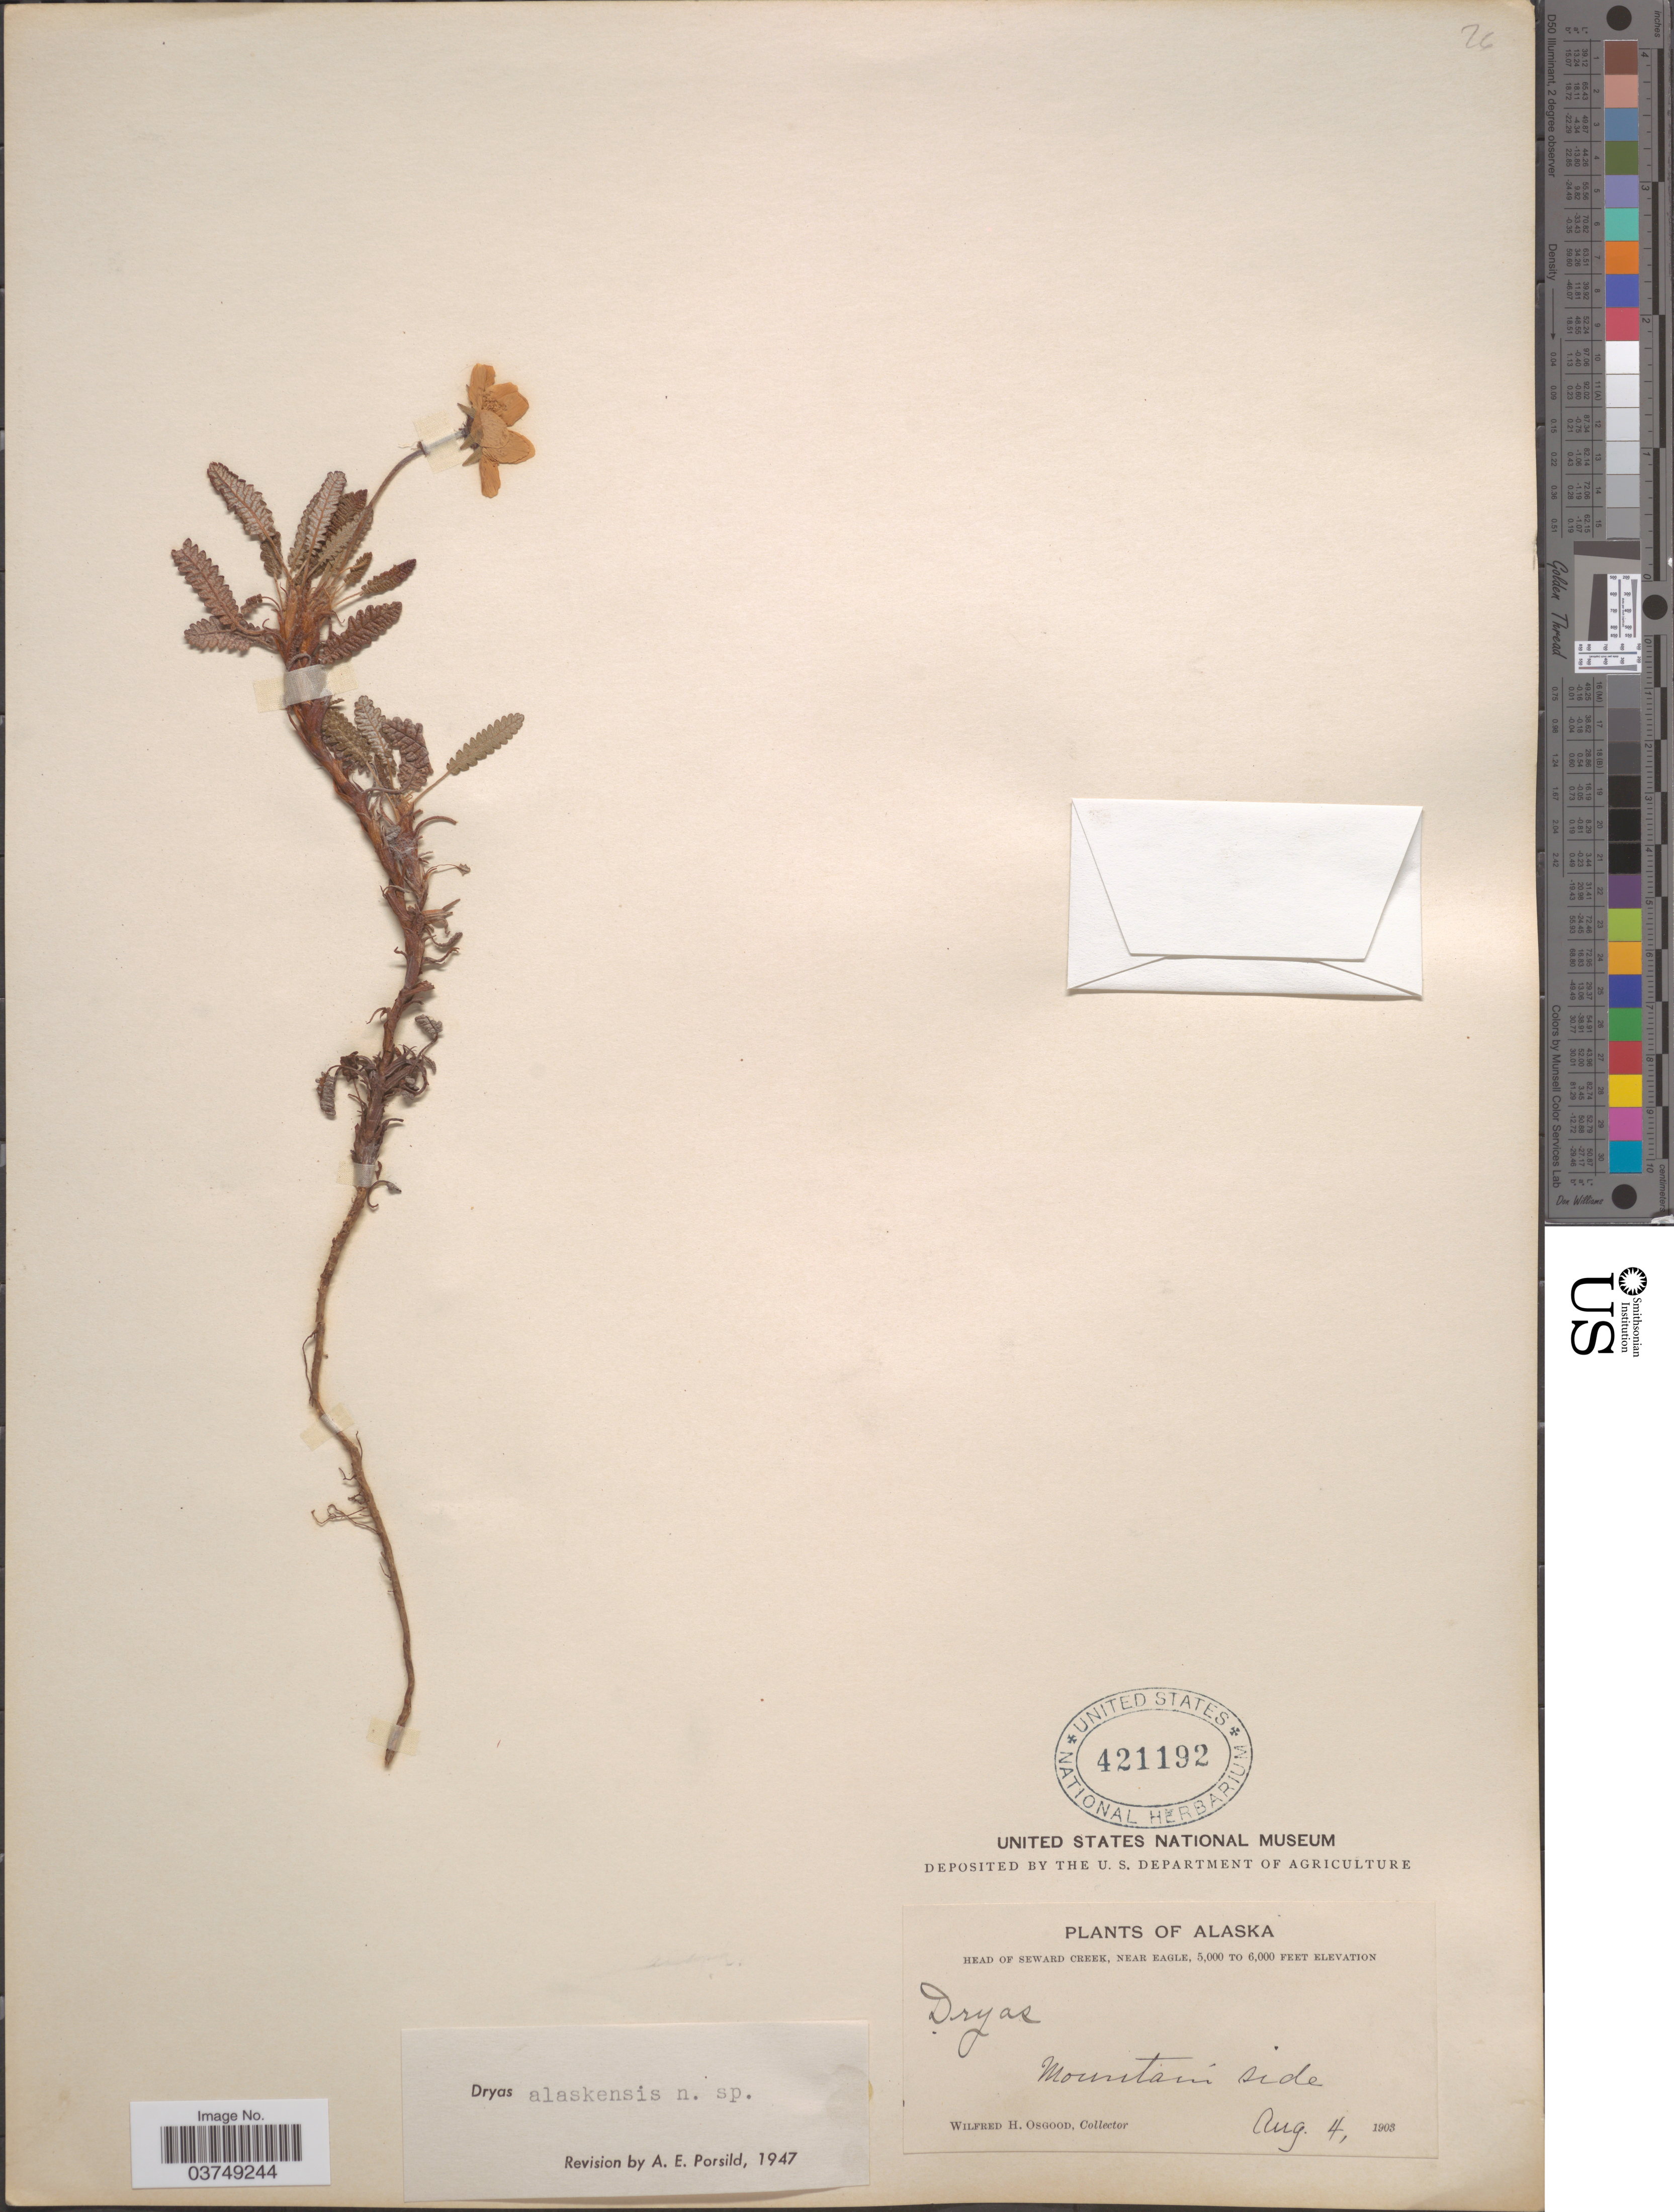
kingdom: Plantae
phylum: Tracheophyta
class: Magnoliopsida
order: Rosales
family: Rosaceae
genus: Dryas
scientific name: Dryas alaskensis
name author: A.E. Porsild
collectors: W. Osgood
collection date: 1903-08-04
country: United States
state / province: Alaska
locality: Head of Seward Creek, near Eagle. Mountain side.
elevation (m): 1524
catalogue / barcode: US 421192